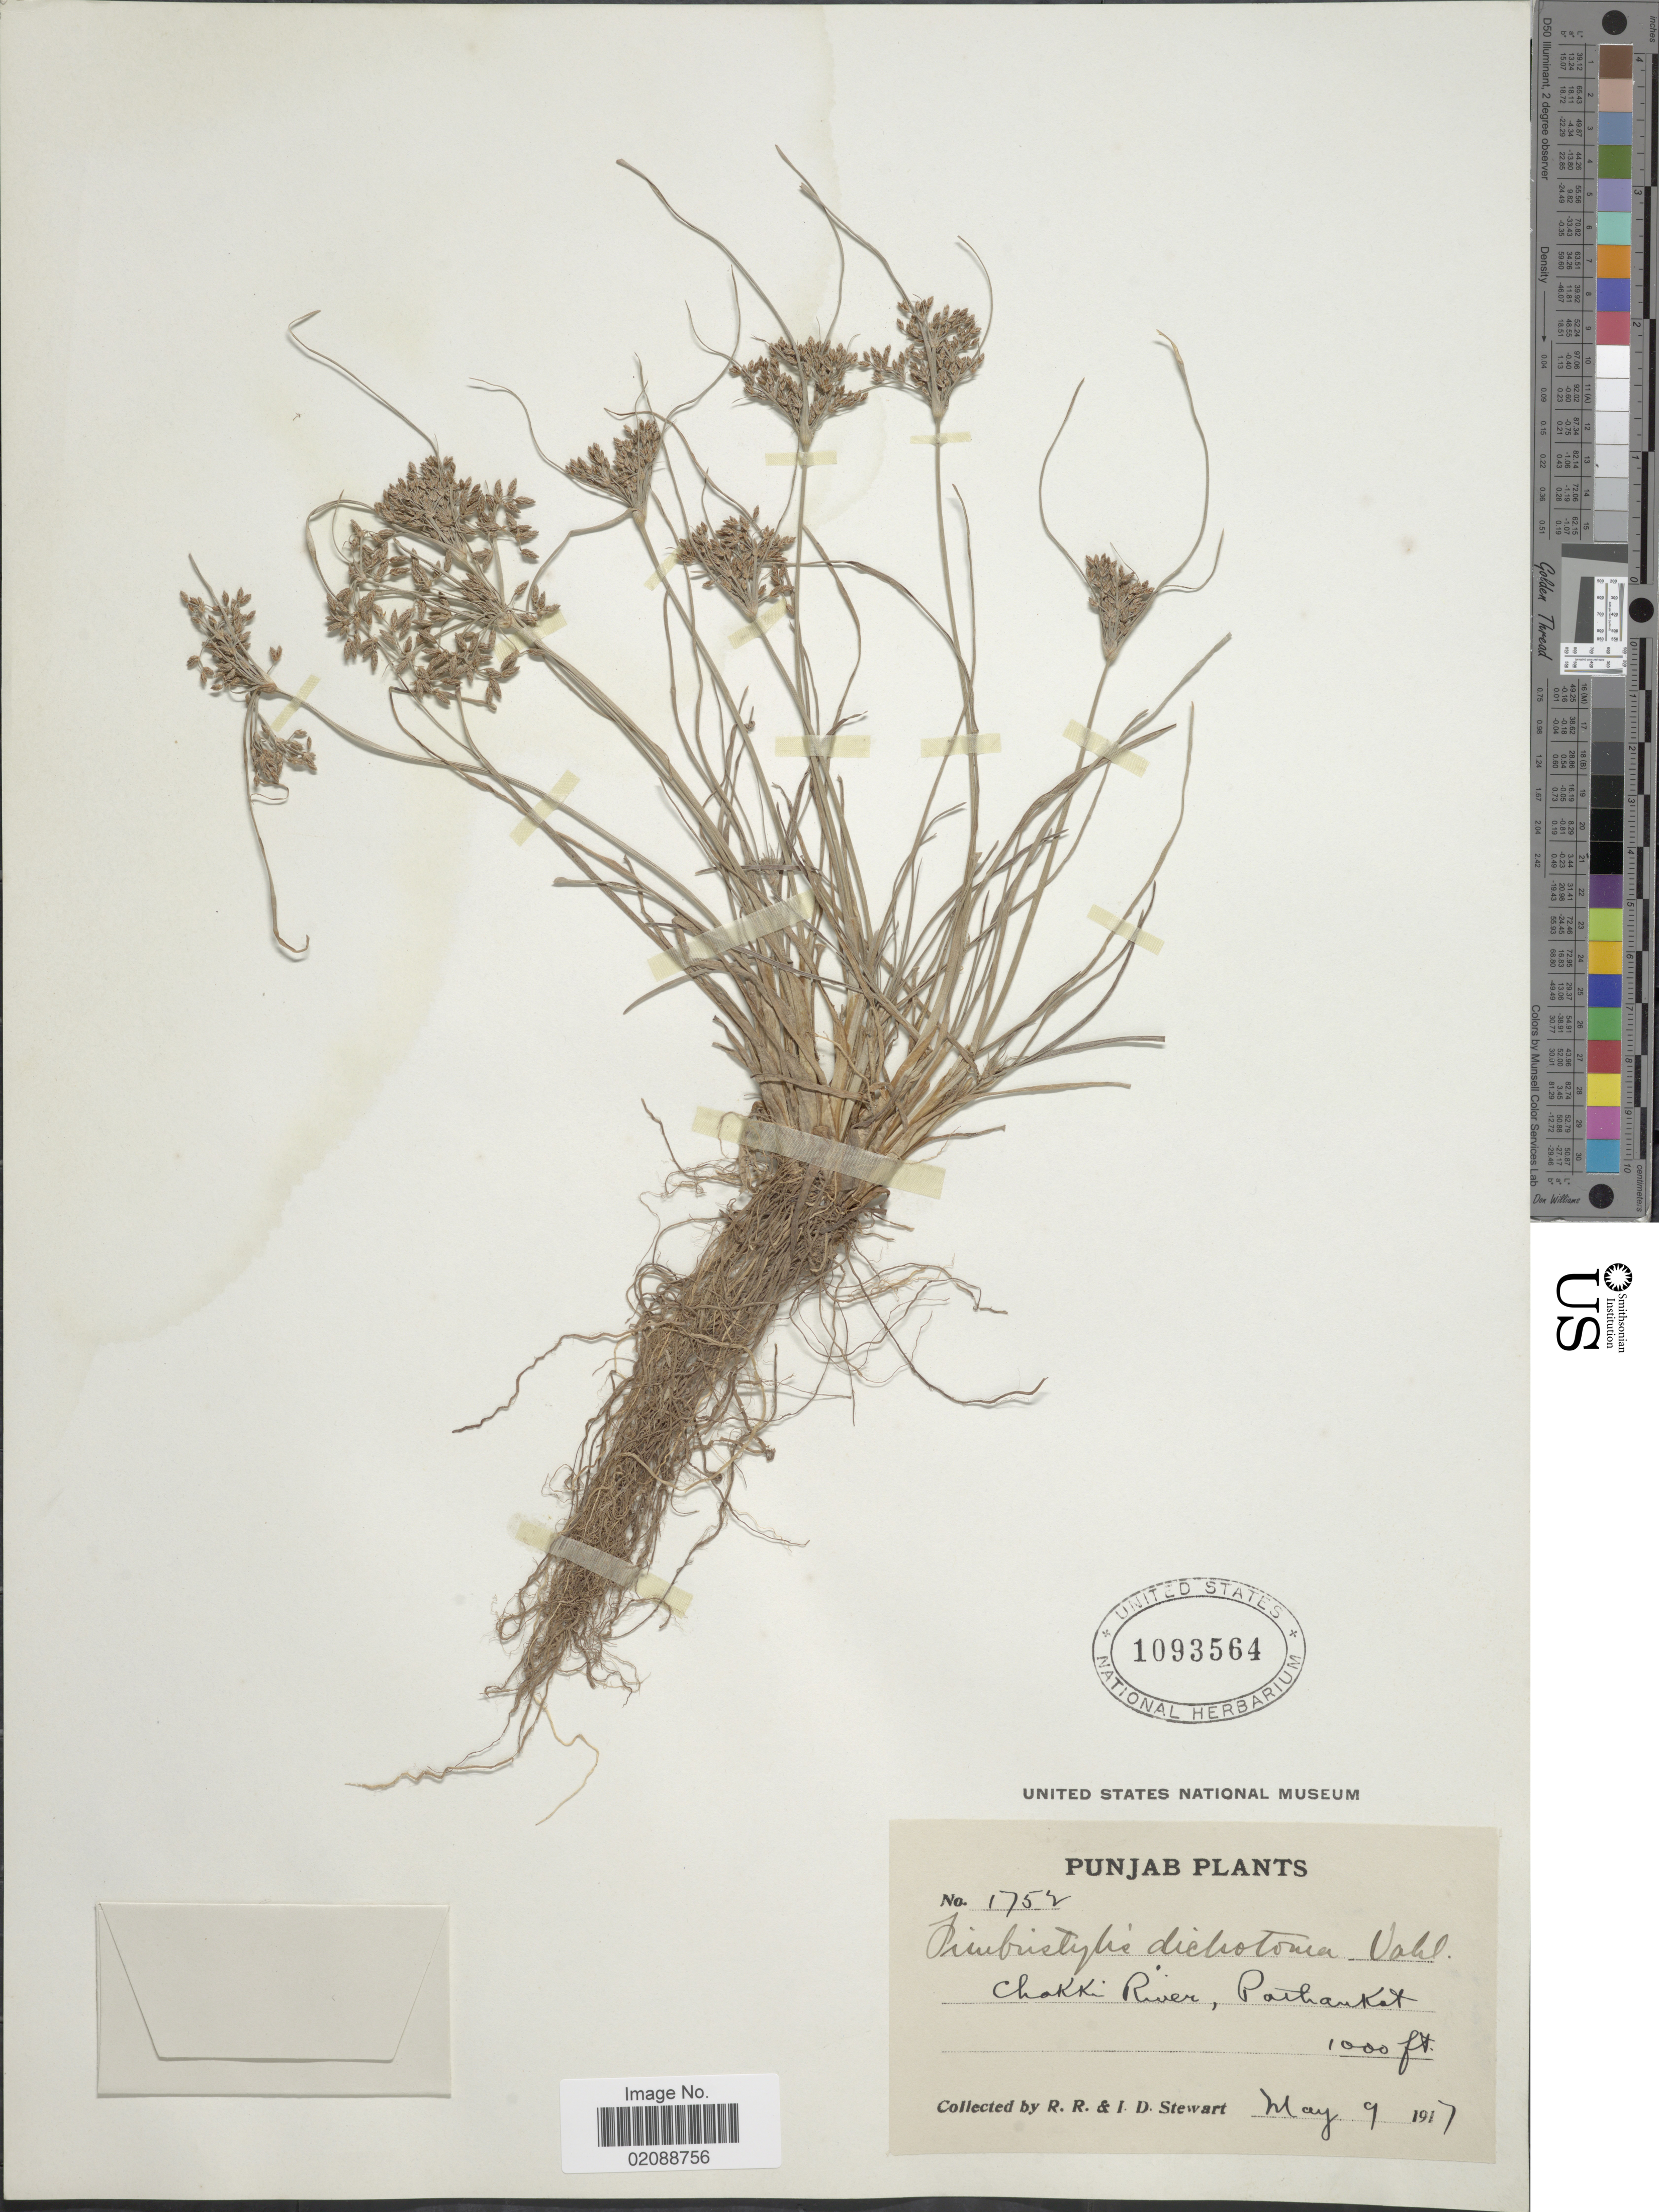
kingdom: Plantae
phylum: Tracheophyta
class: Liliopsida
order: Poales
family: Cyperaceae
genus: Fimbristylis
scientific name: Fimbristylis bisumbellata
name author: (Forssk.) Bubani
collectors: I. Stewart & R. R. Stewart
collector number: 1752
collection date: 1917-05-09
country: India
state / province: Punjab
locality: Chakki River, Pathanket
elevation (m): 305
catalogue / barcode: US 1093564